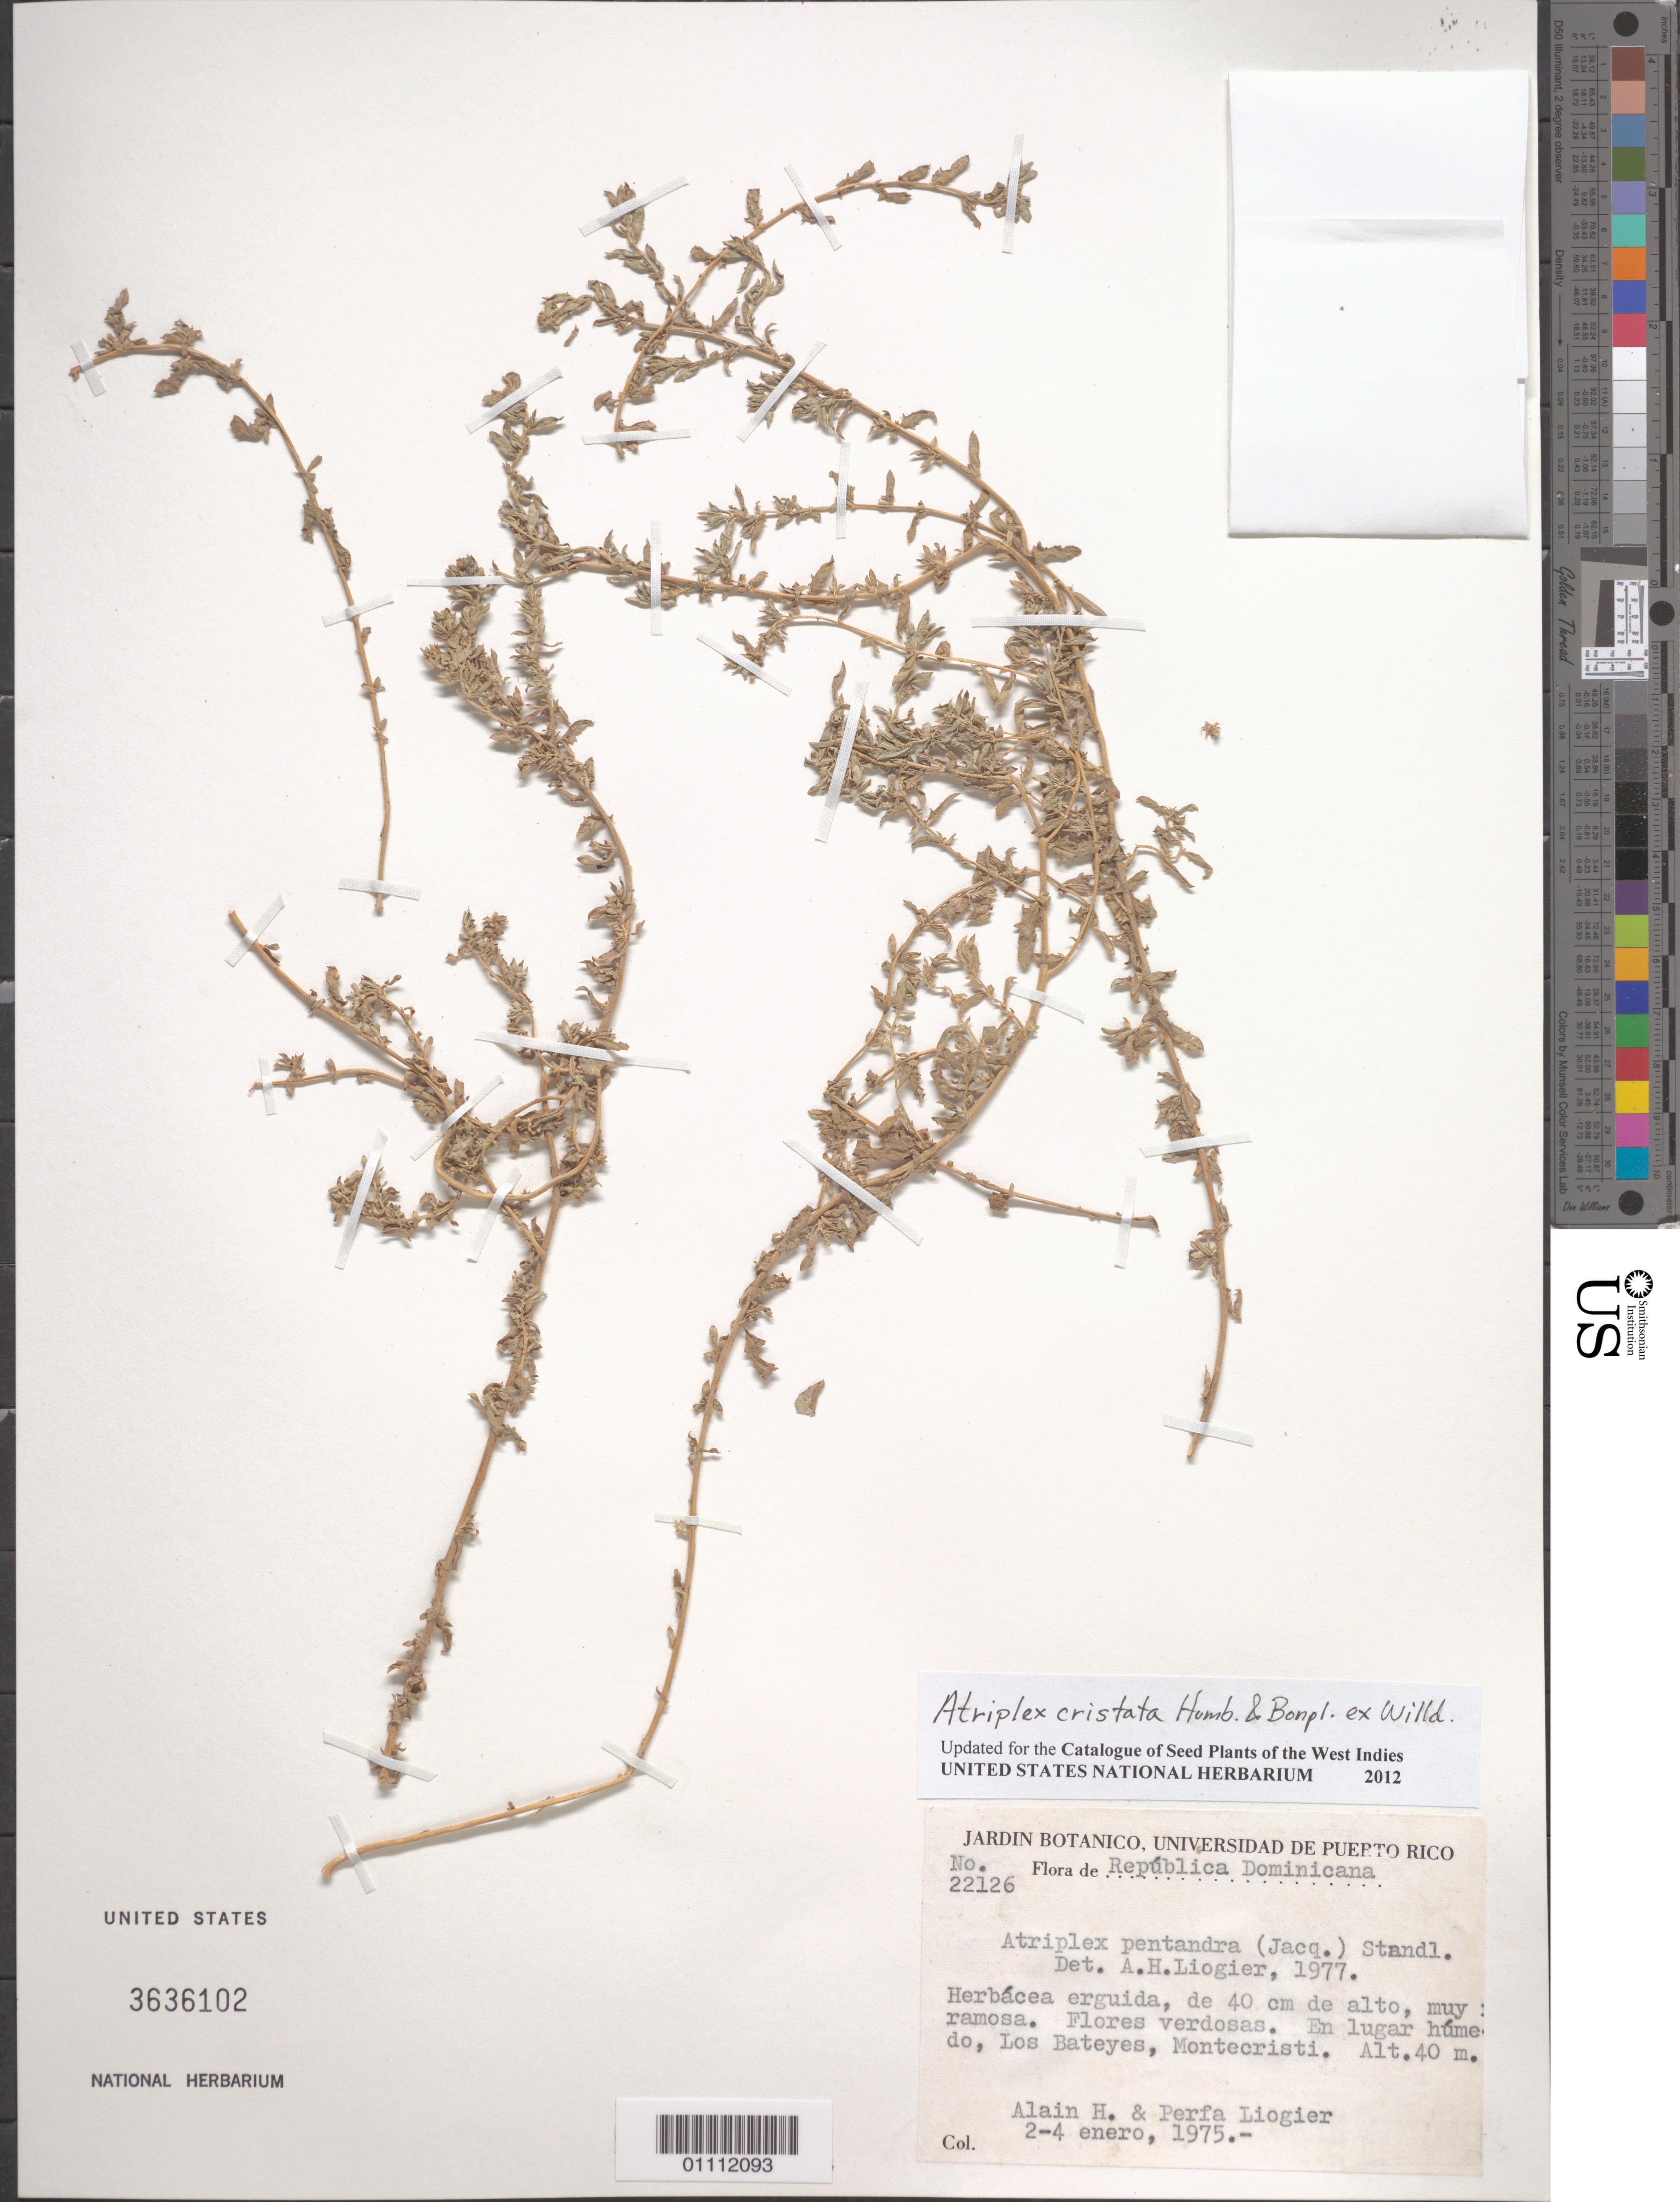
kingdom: Plantae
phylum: Tracheophyta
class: Magnoliopsida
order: Caryophyllales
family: Amaranthaceae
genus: Atriplex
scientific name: Atriplex cristata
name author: Humb. & Bonpl. ex Willd.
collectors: A. H. Liogier & M. P. Liogier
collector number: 22126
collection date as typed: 02 Jan 1975 to 04 Jan 1975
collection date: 1975-01-02/1975-01-04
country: Dominican Republic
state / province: Monte Cristi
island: Hispaniola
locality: Los Bateyes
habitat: En lugar húmedo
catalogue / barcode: US 3636102